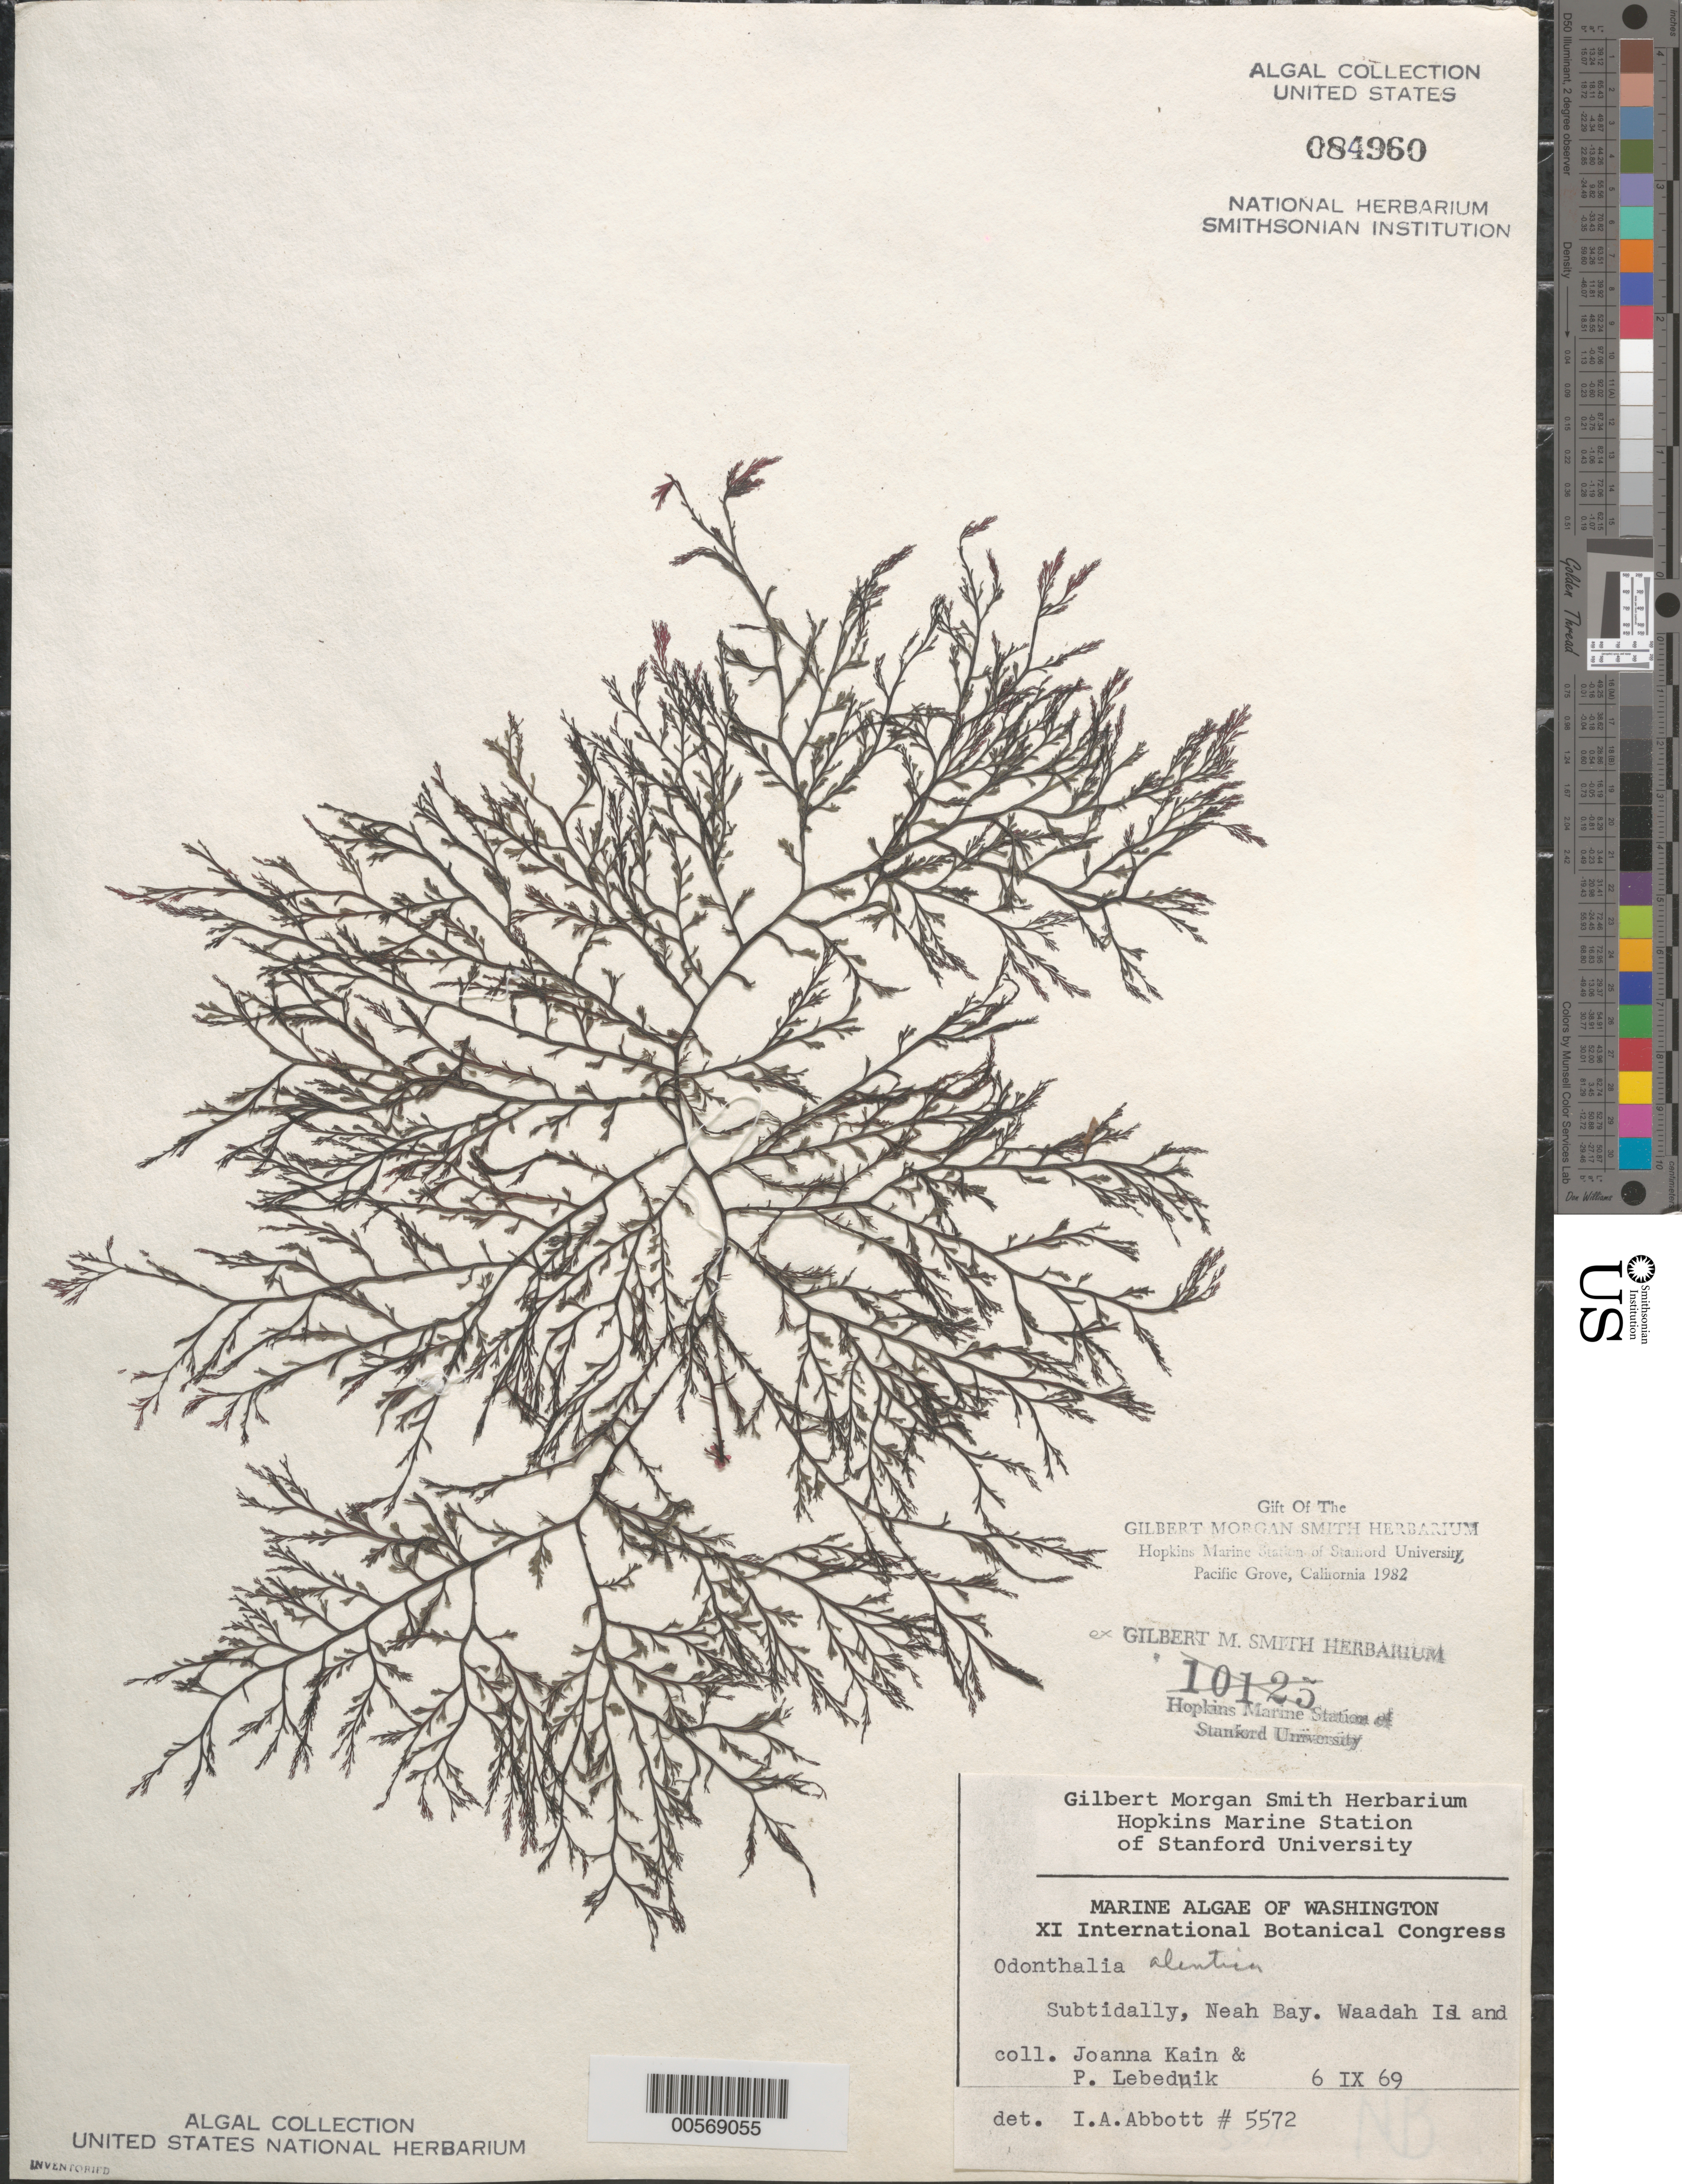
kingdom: Plantae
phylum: Rhodophyta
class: Florideophyceae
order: Ceramiales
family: Rhodomelaceae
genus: Odonthalia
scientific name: Odonthalia floccosa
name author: (Esper) Falkenb.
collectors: J.M. Kain & P. Lebednik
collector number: IAA 5572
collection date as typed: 06 Sep 1969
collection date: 1969-09-06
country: United States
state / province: Washington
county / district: Clallam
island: Waadah Island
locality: Neah Bay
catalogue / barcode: US 84960